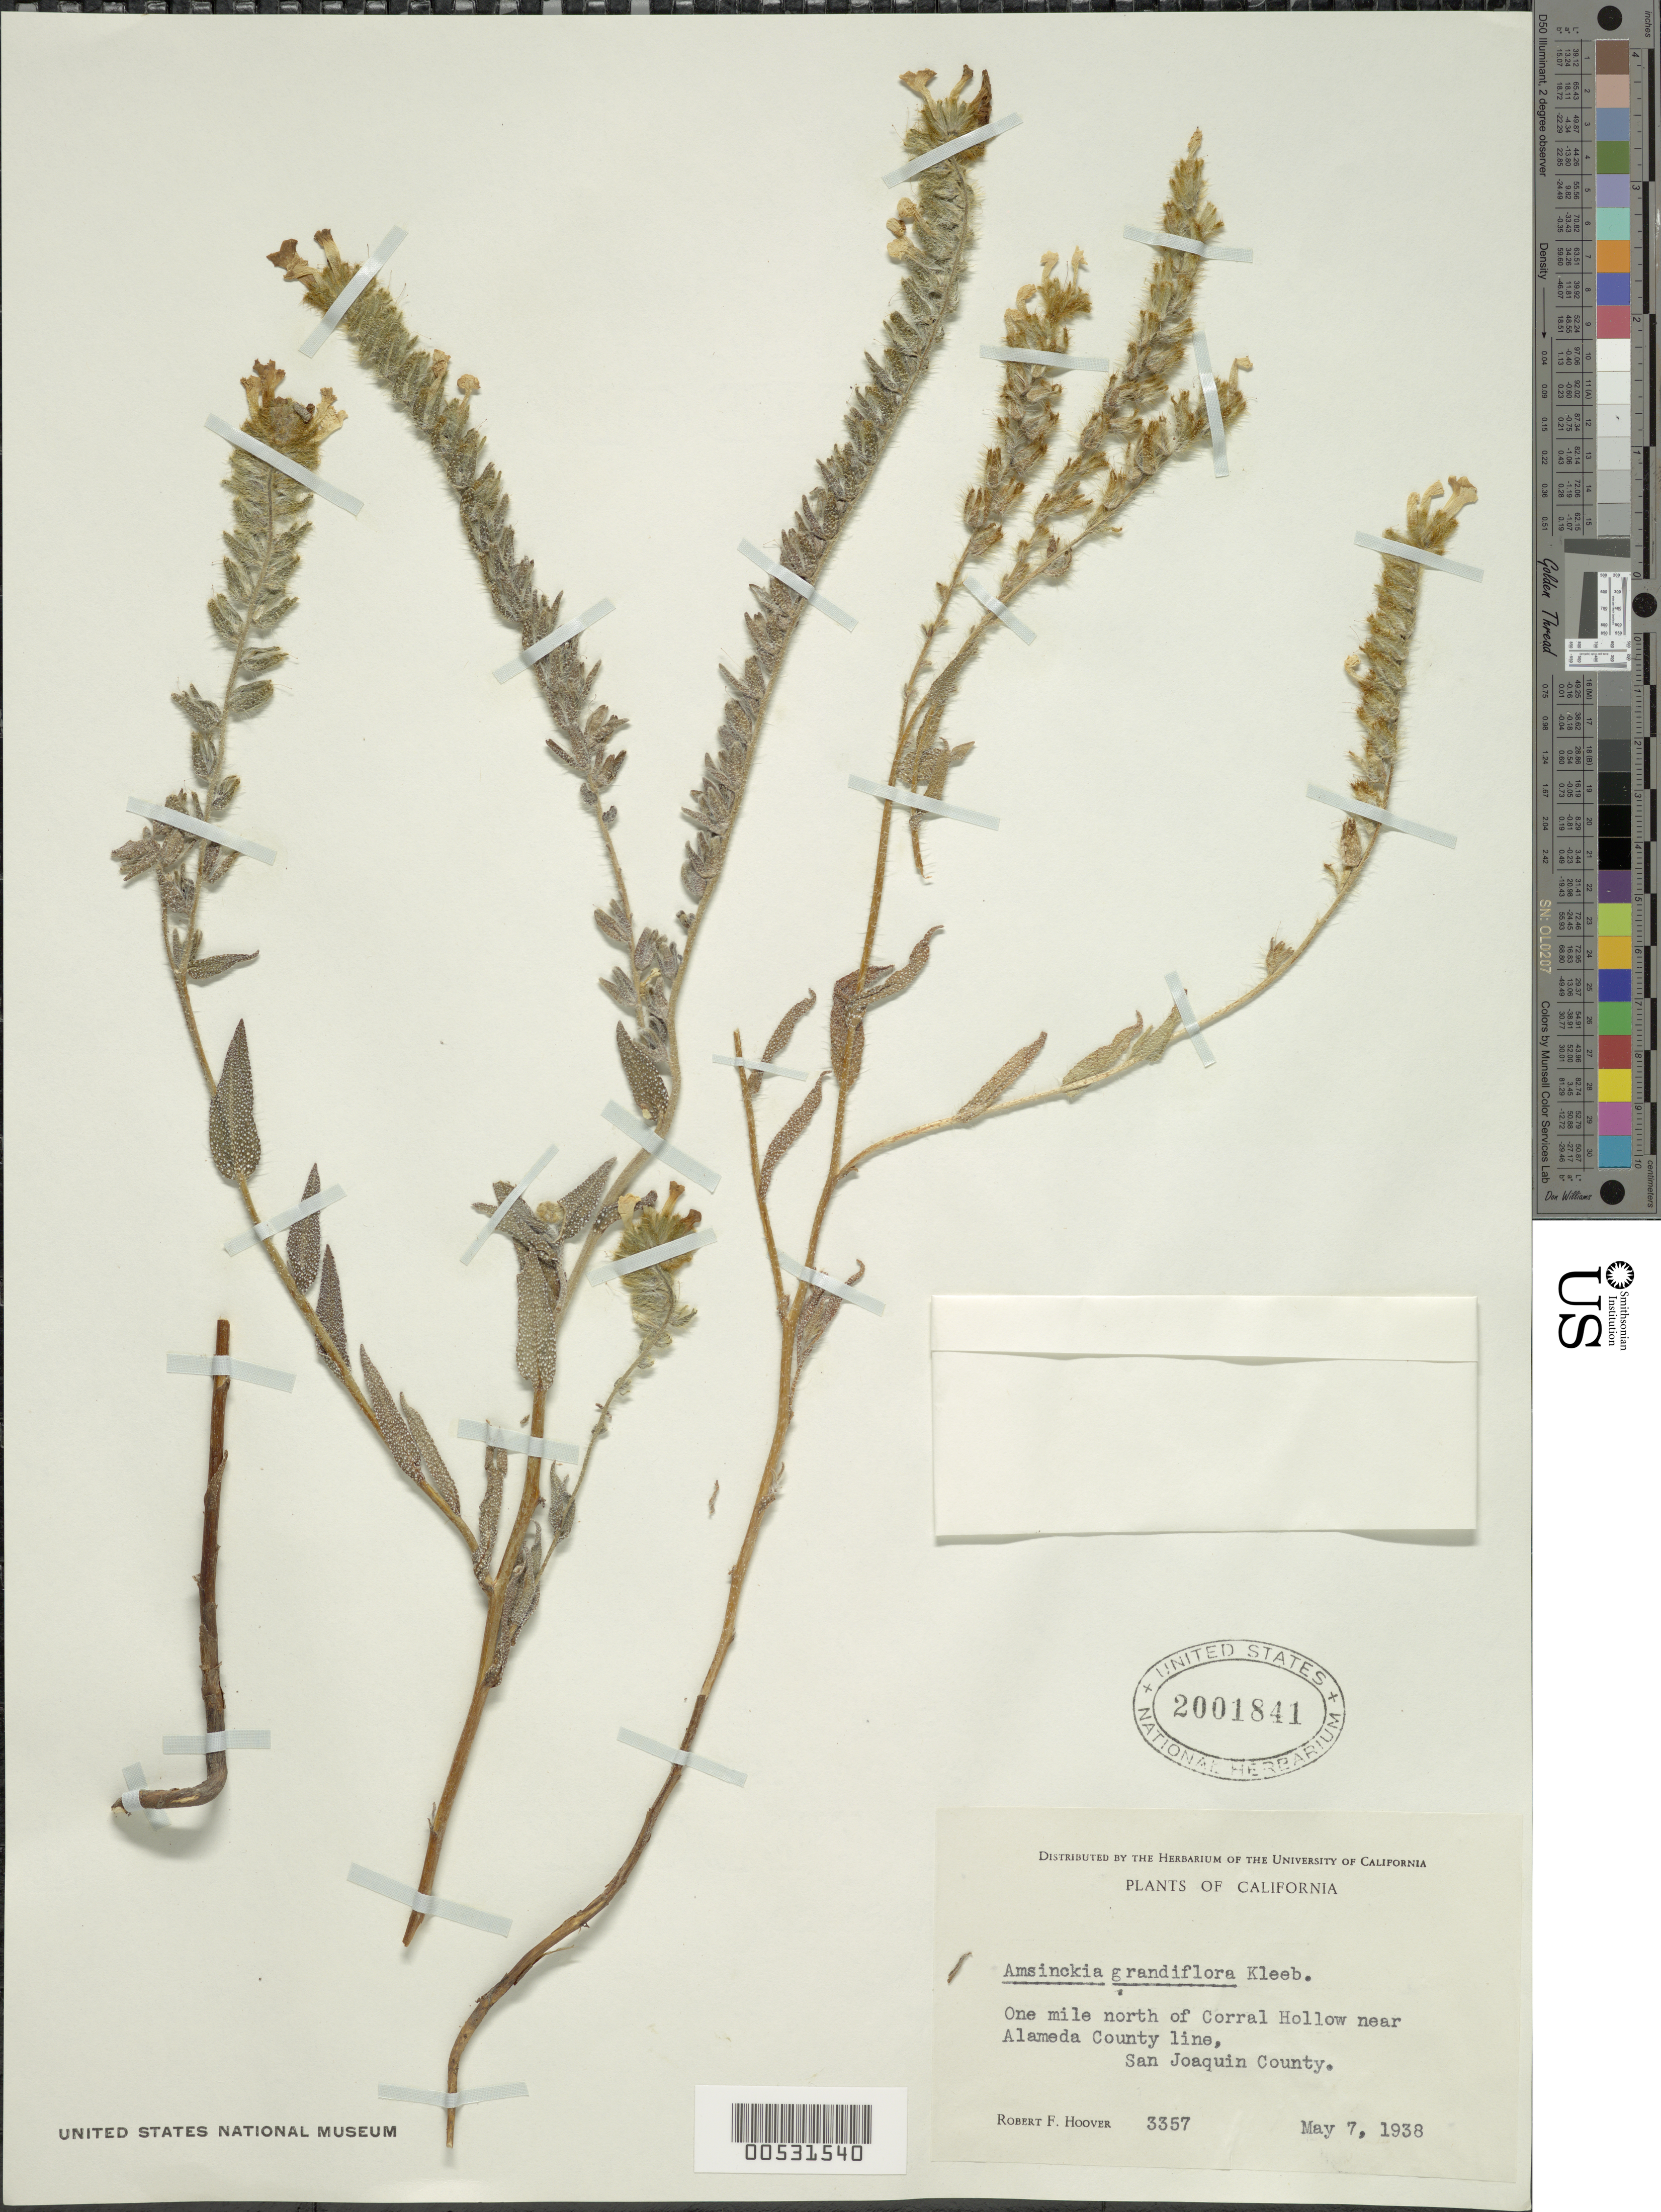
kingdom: Plantae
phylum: Tracheophyta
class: Magnoliopsida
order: Boraginales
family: Boraginaceae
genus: Amsinckia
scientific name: Amsinckia grandiflora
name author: Kleeb.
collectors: R. F. Hoover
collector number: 3357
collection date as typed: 07 May 1938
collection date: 1938-05-07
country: United States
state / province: California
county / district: San Joaquin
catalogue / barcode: US 2001841